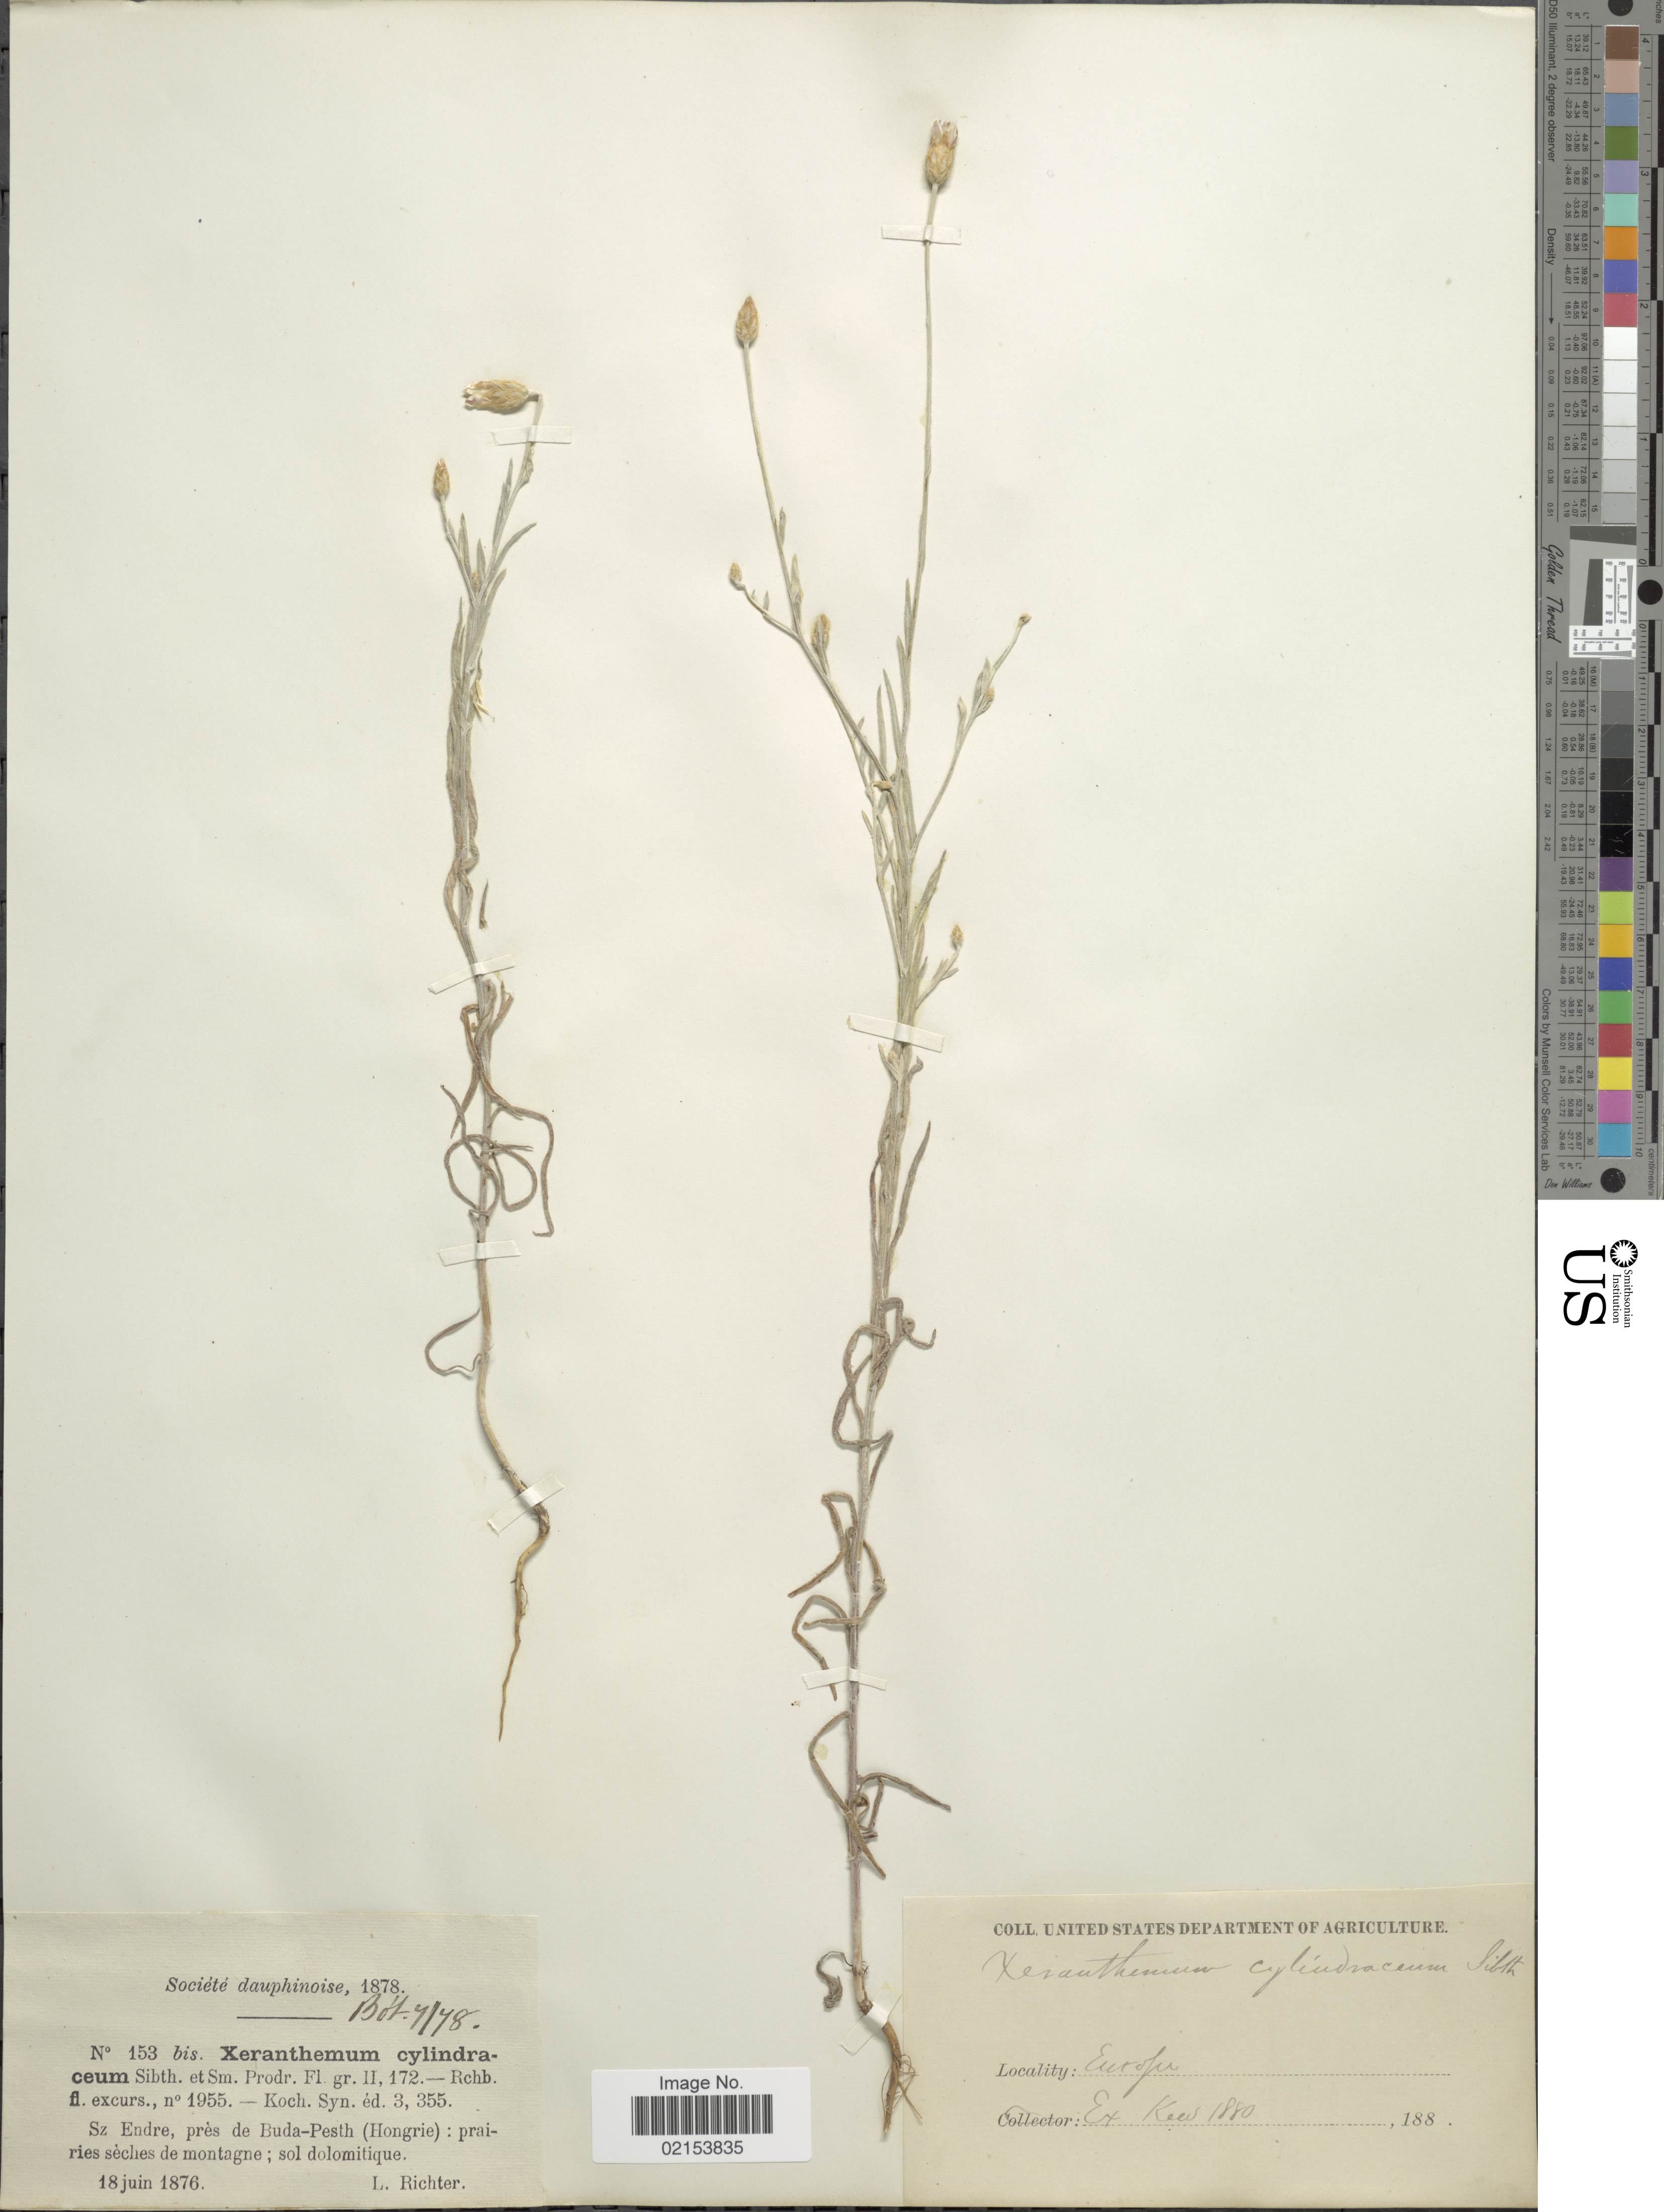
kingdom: Plantae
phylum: Tracheophyta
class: Magnoliopsida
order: Asterales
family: Asteraceae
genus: Xeranthemum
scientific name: Xeranthemum cylindraceum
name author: Sm.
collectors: L. Richter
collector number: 153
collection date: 1876-06-18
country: Hungary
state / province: Budapest, Capital District of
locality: Sz Endre, pres de Buda-Pesth